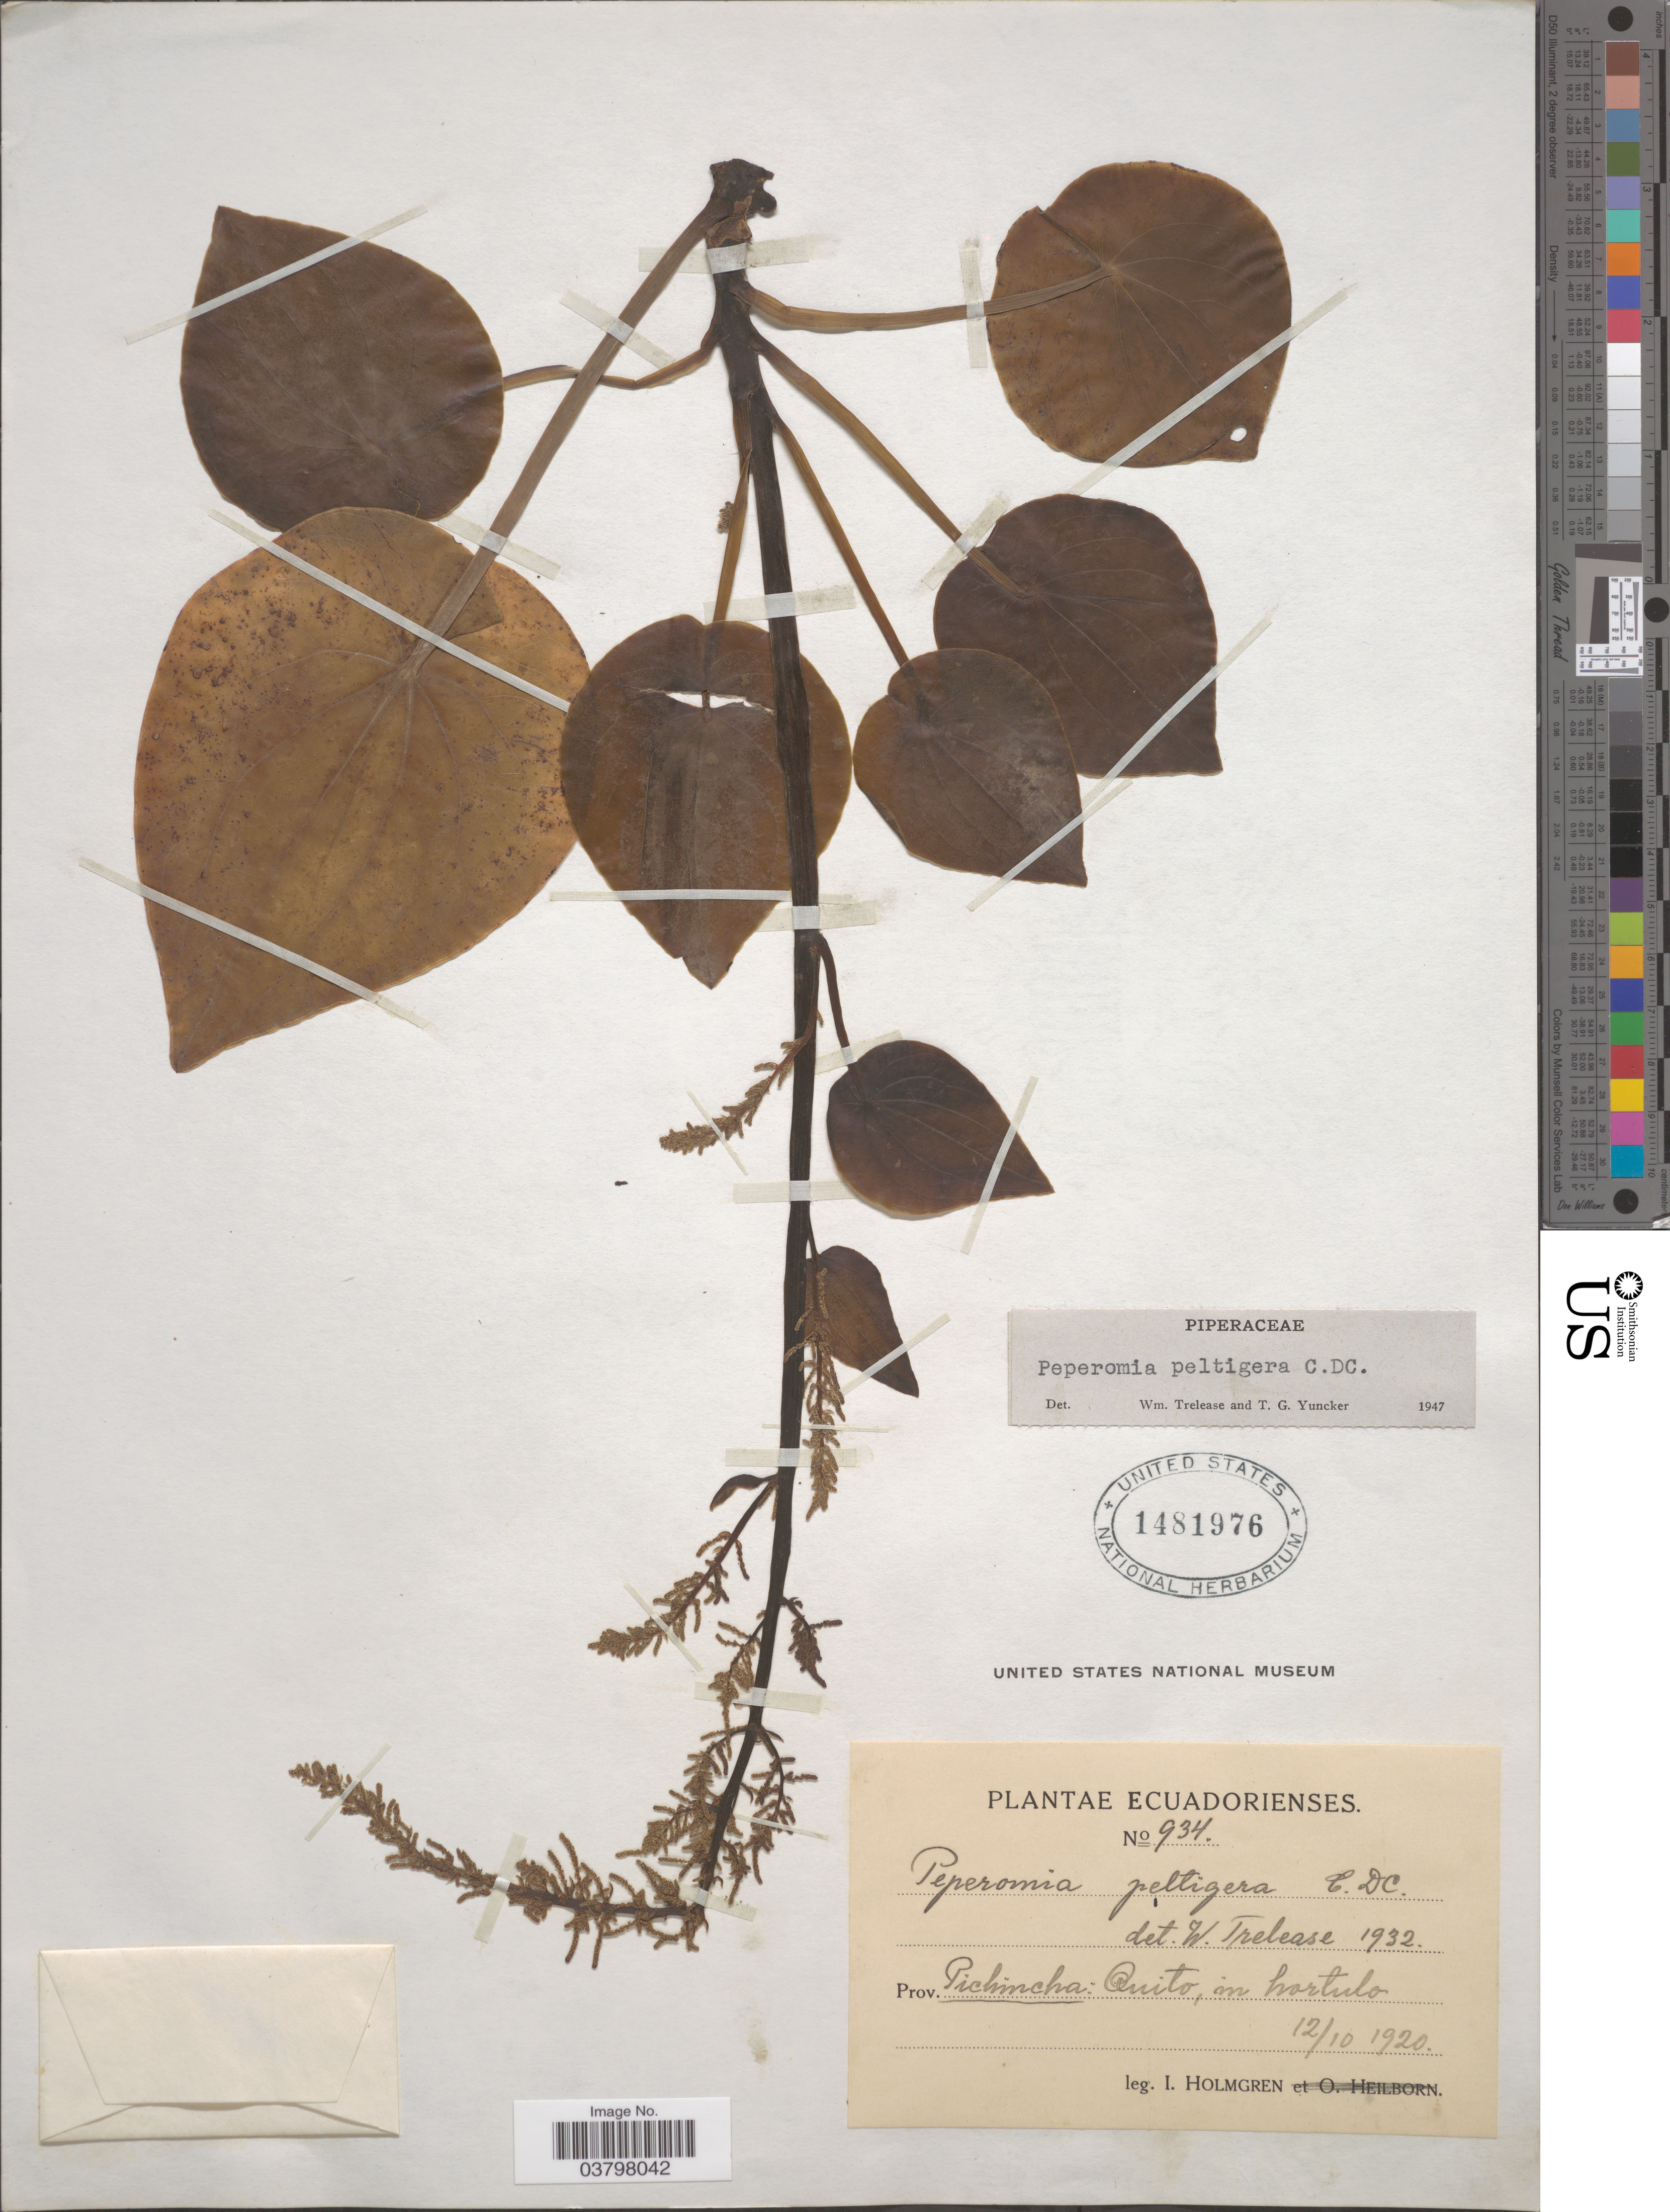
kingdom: Plantae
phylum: Tracheophyta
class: Magnoliopsida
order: Piperales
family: Piperaceae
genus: Peperomia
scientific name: Peperomia peltigera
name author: C. DC.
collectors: I. Holmgren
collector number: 934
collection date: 1920-10-12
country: Ecuador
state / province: Pichincha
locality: Quito, in hortulo.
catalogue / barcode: US 1481976